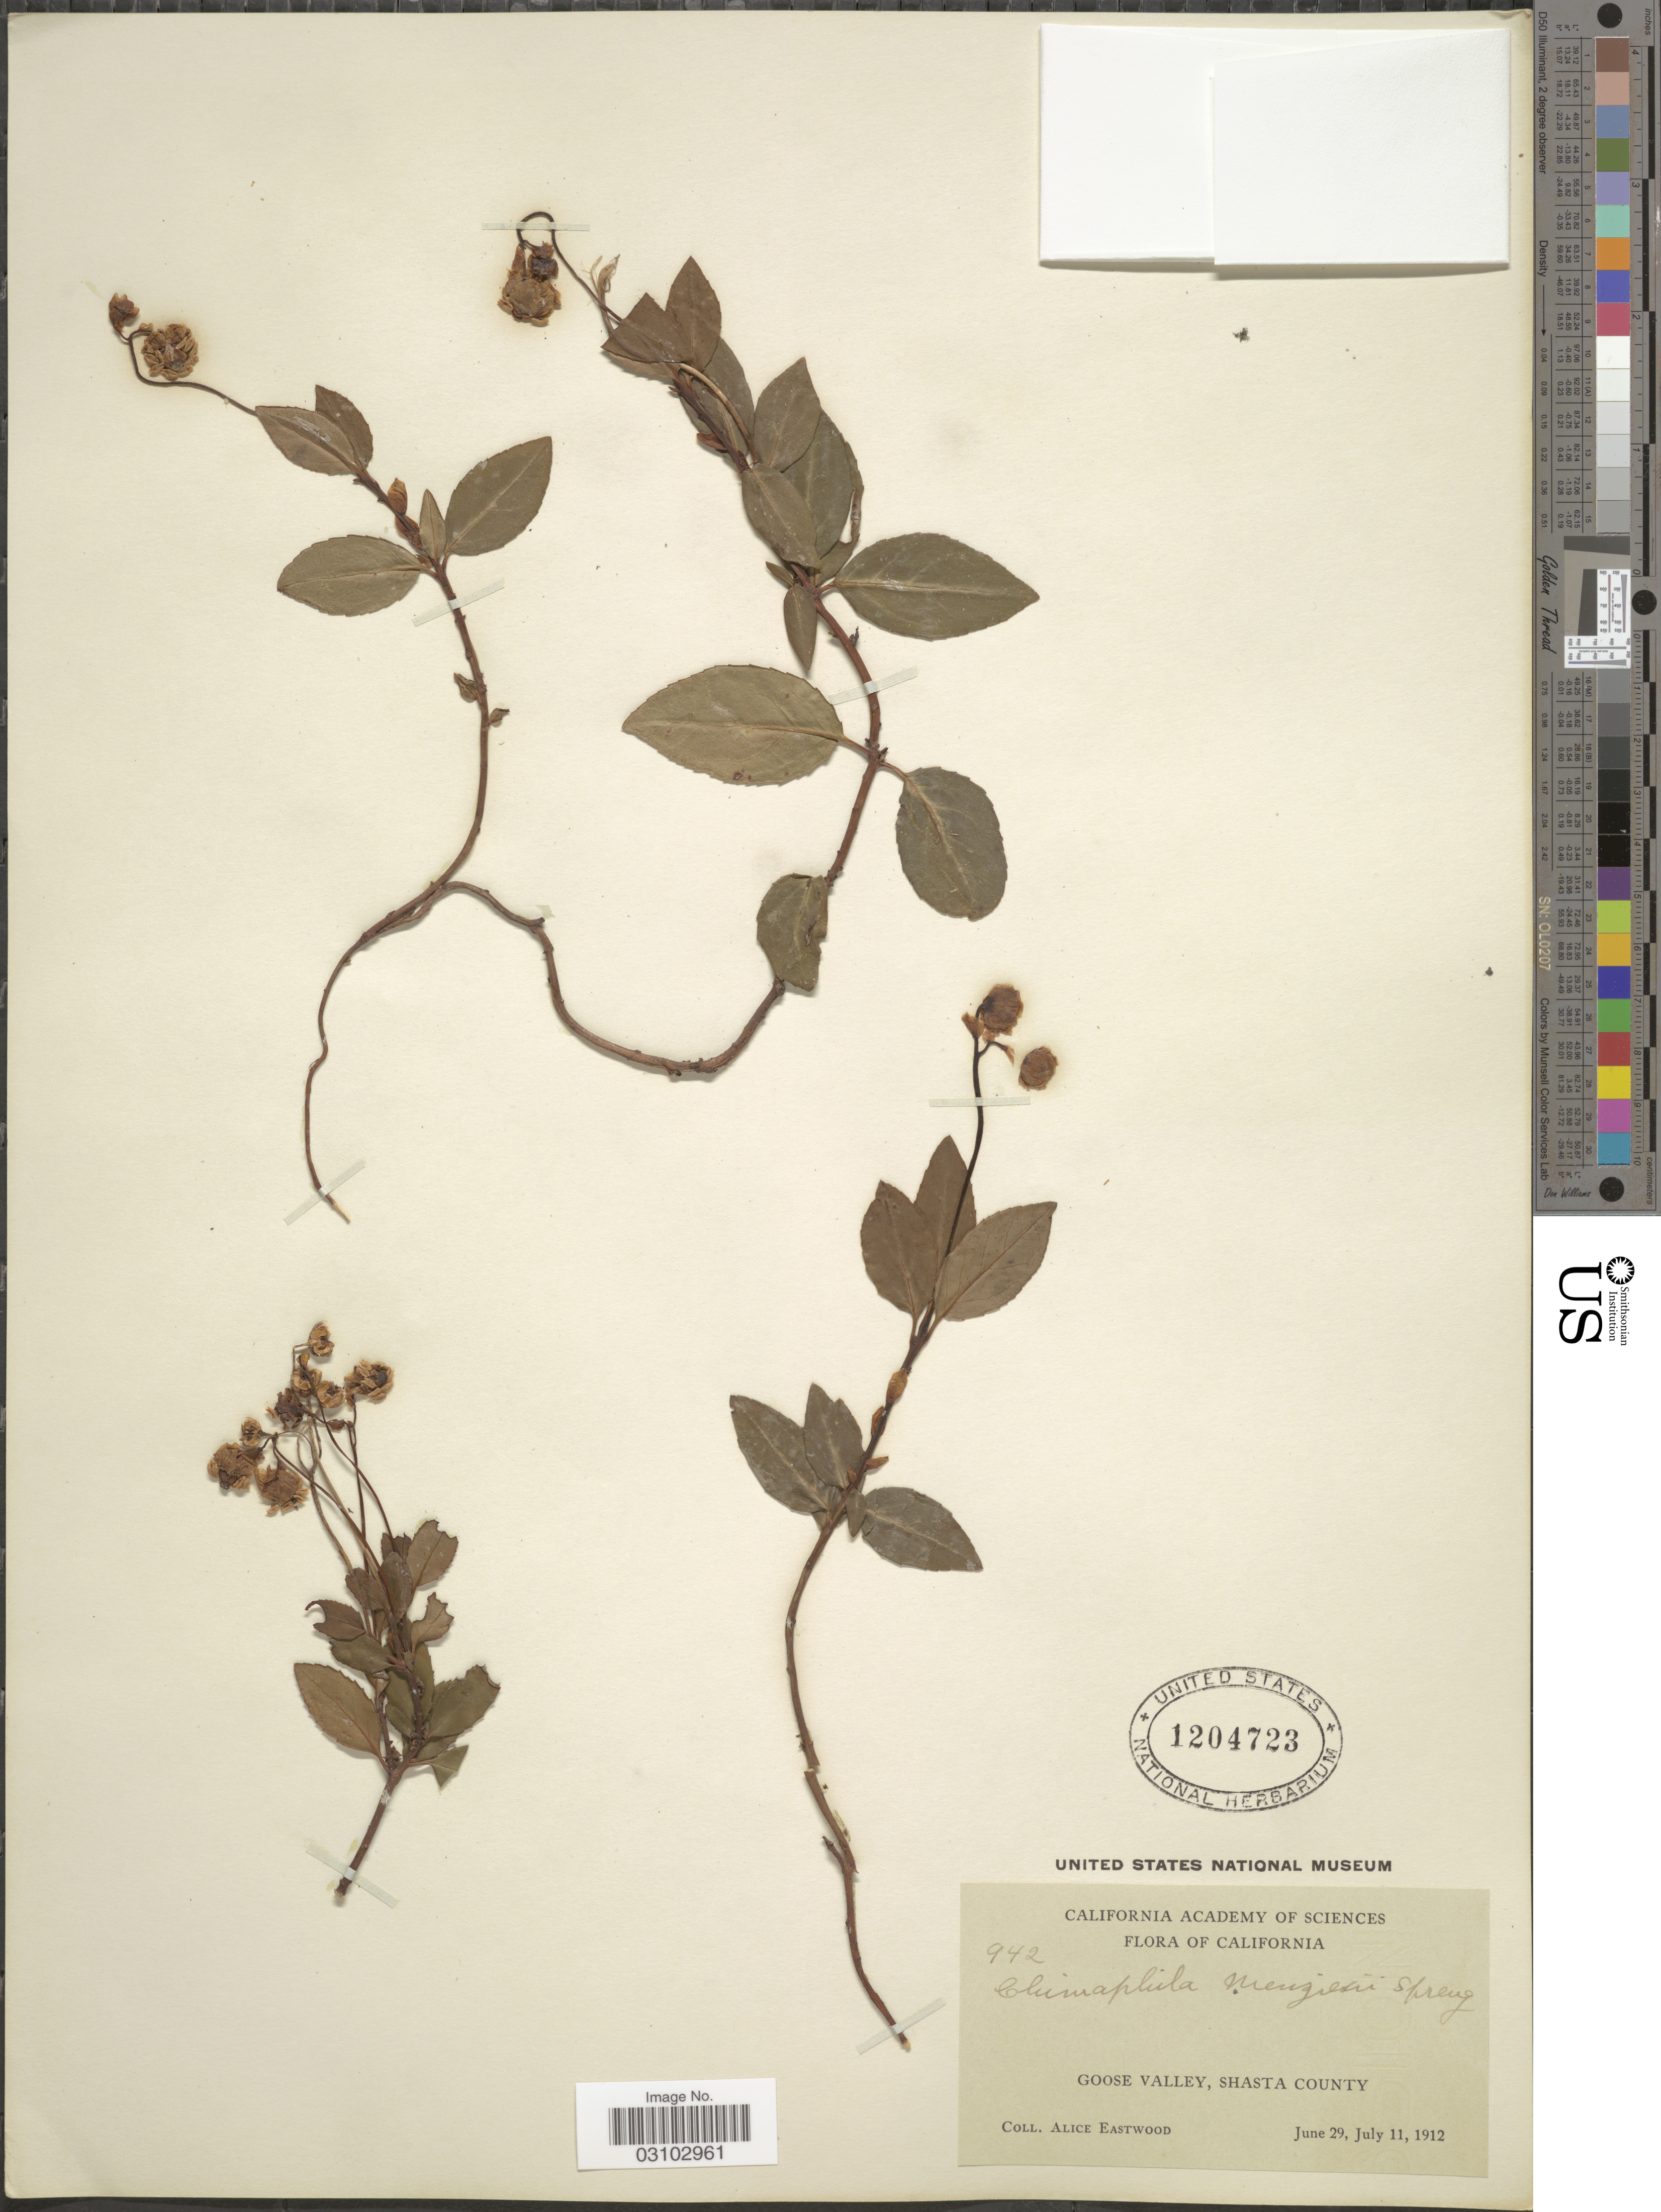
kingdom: Plantae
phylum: Tracheophyta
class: Magnoliopsida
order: Ericales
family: Ericaceae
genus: Chimaphila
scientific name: Chimaphila menziesii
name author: (R. Br. ex G. Don) Spreng.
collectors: A. Eastwood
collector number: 942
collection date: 1912-06-29/1912-07-11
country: United States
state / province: California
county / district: Shasta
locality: Goose Valley, Shasta County.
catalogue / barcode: US 1204723